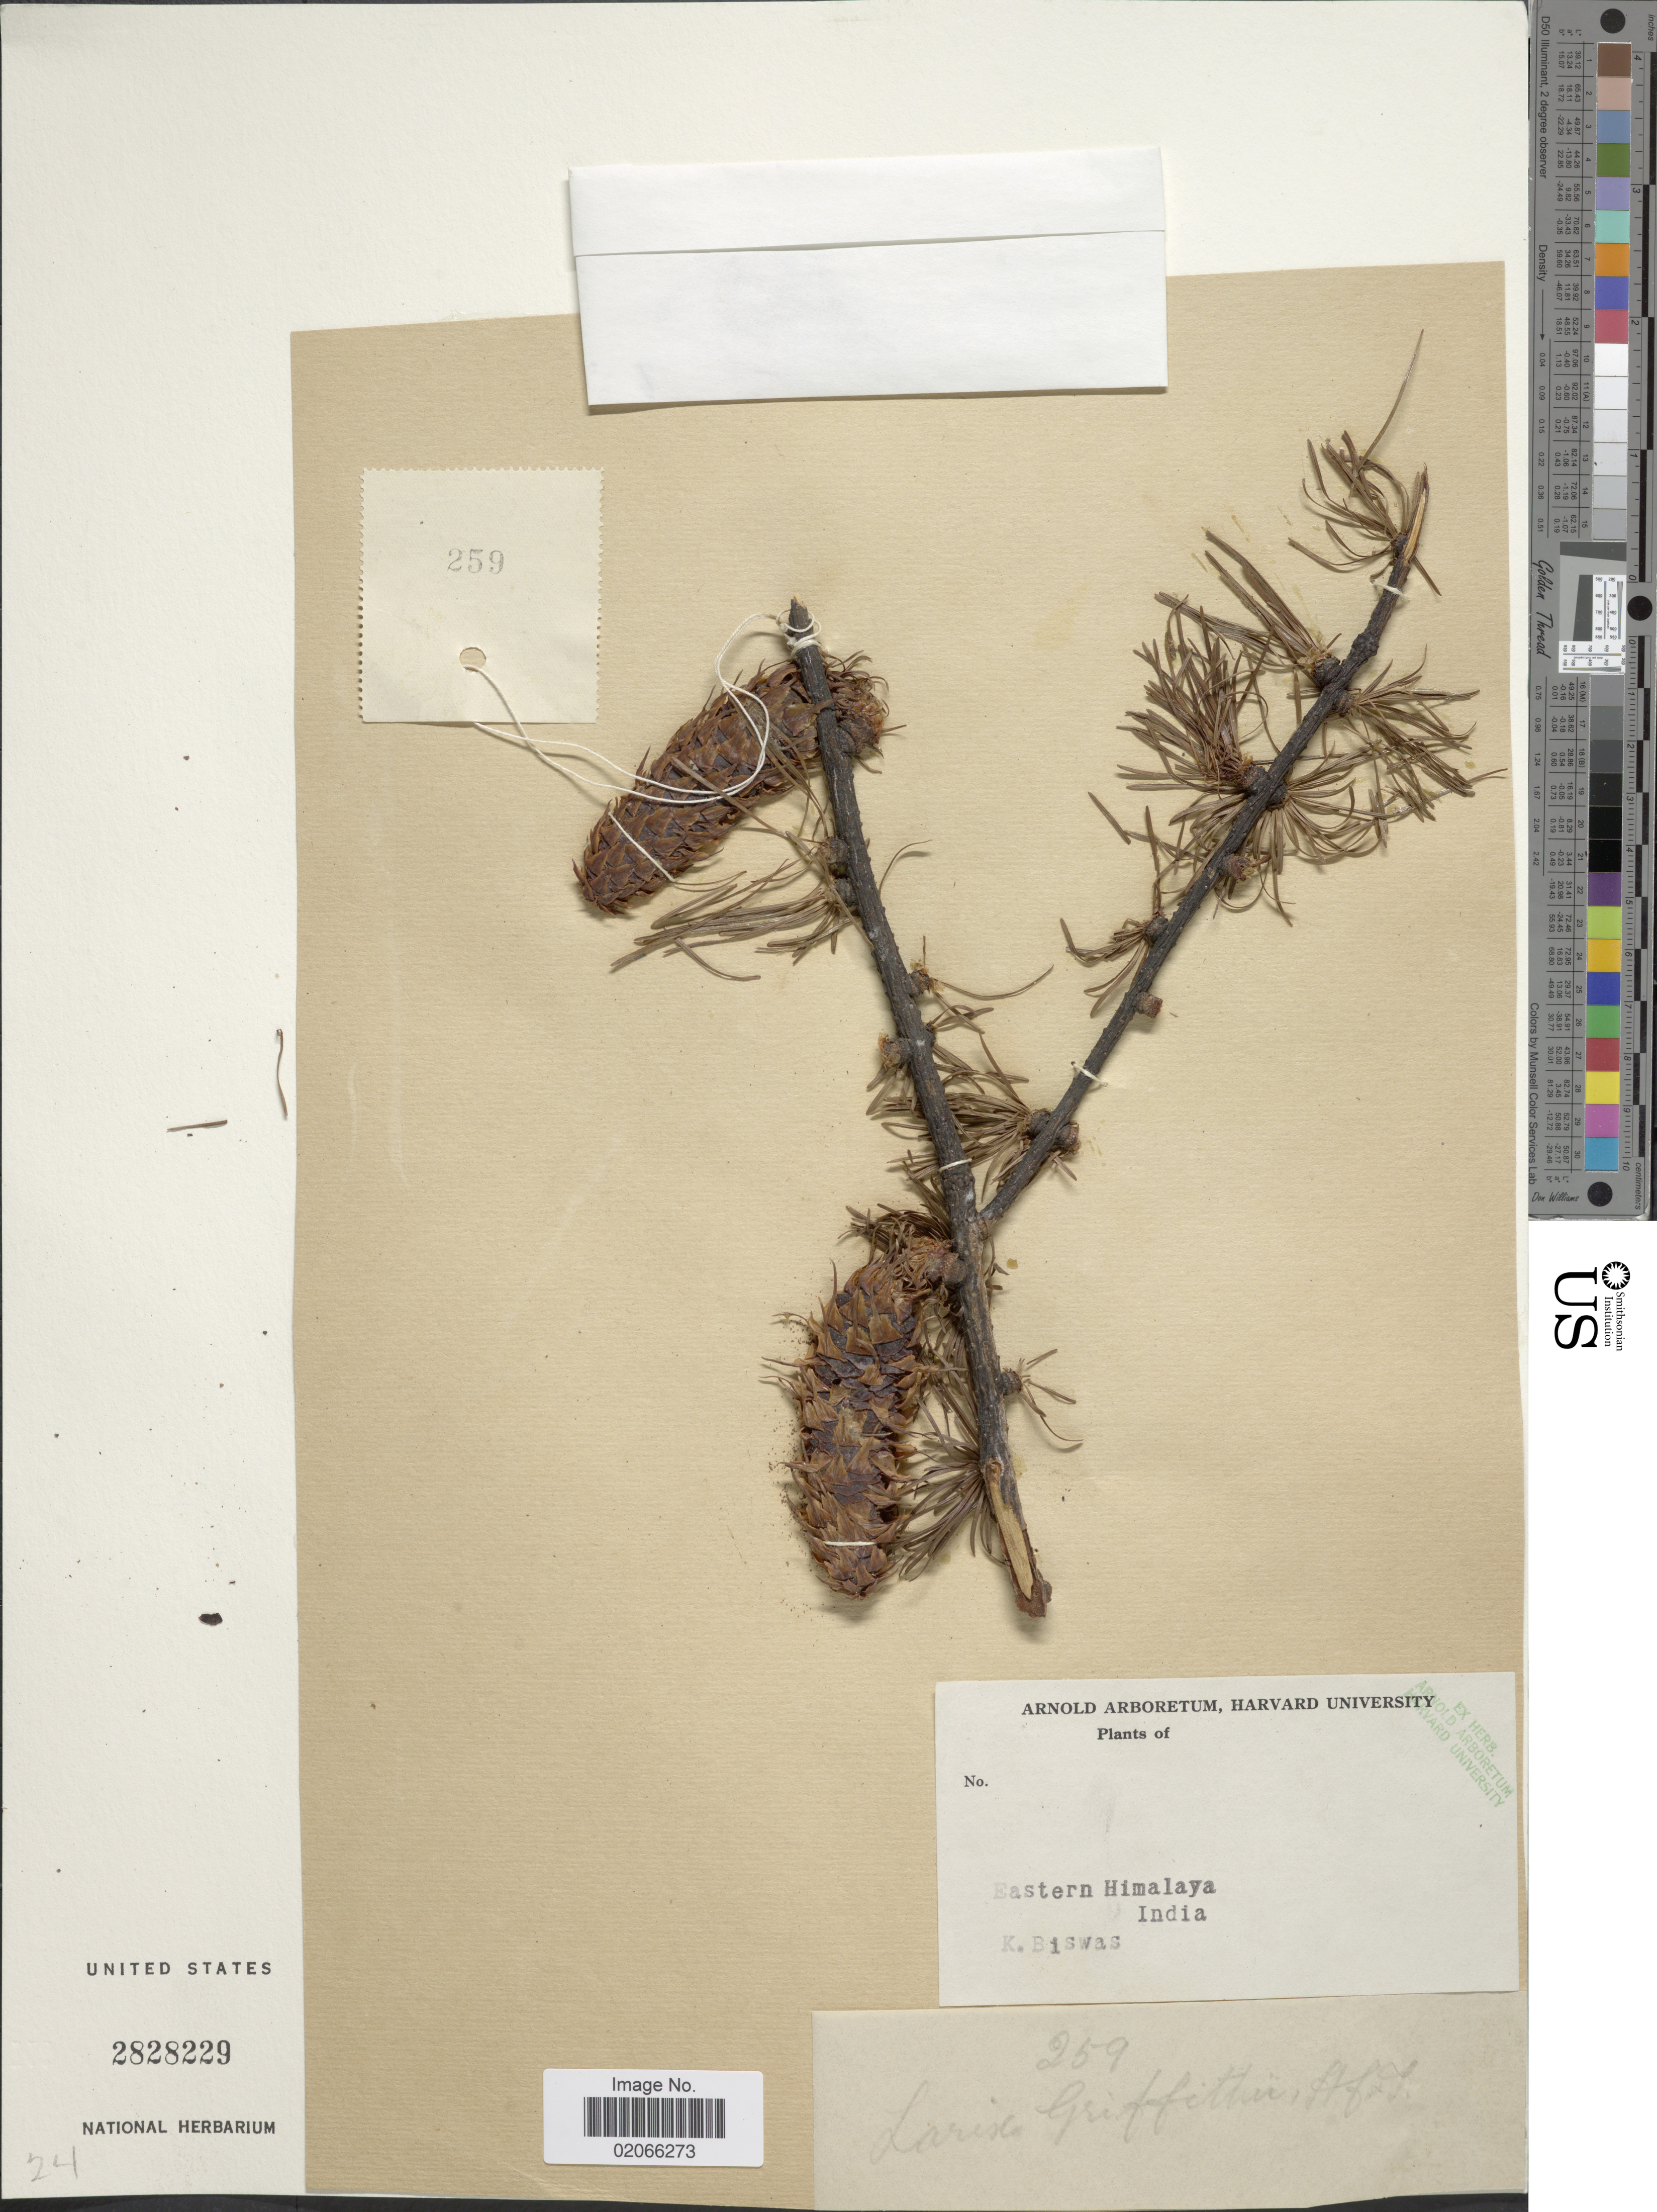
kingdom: Plantae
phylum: Tracheophyta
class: Pinopsida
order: Pinales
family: Pinaceae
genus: Larix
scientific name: Larix griffithii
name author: Hook. f.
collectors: K. Biswas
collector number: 259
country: India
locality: Eastern Himalaya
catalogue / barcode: US 2828229